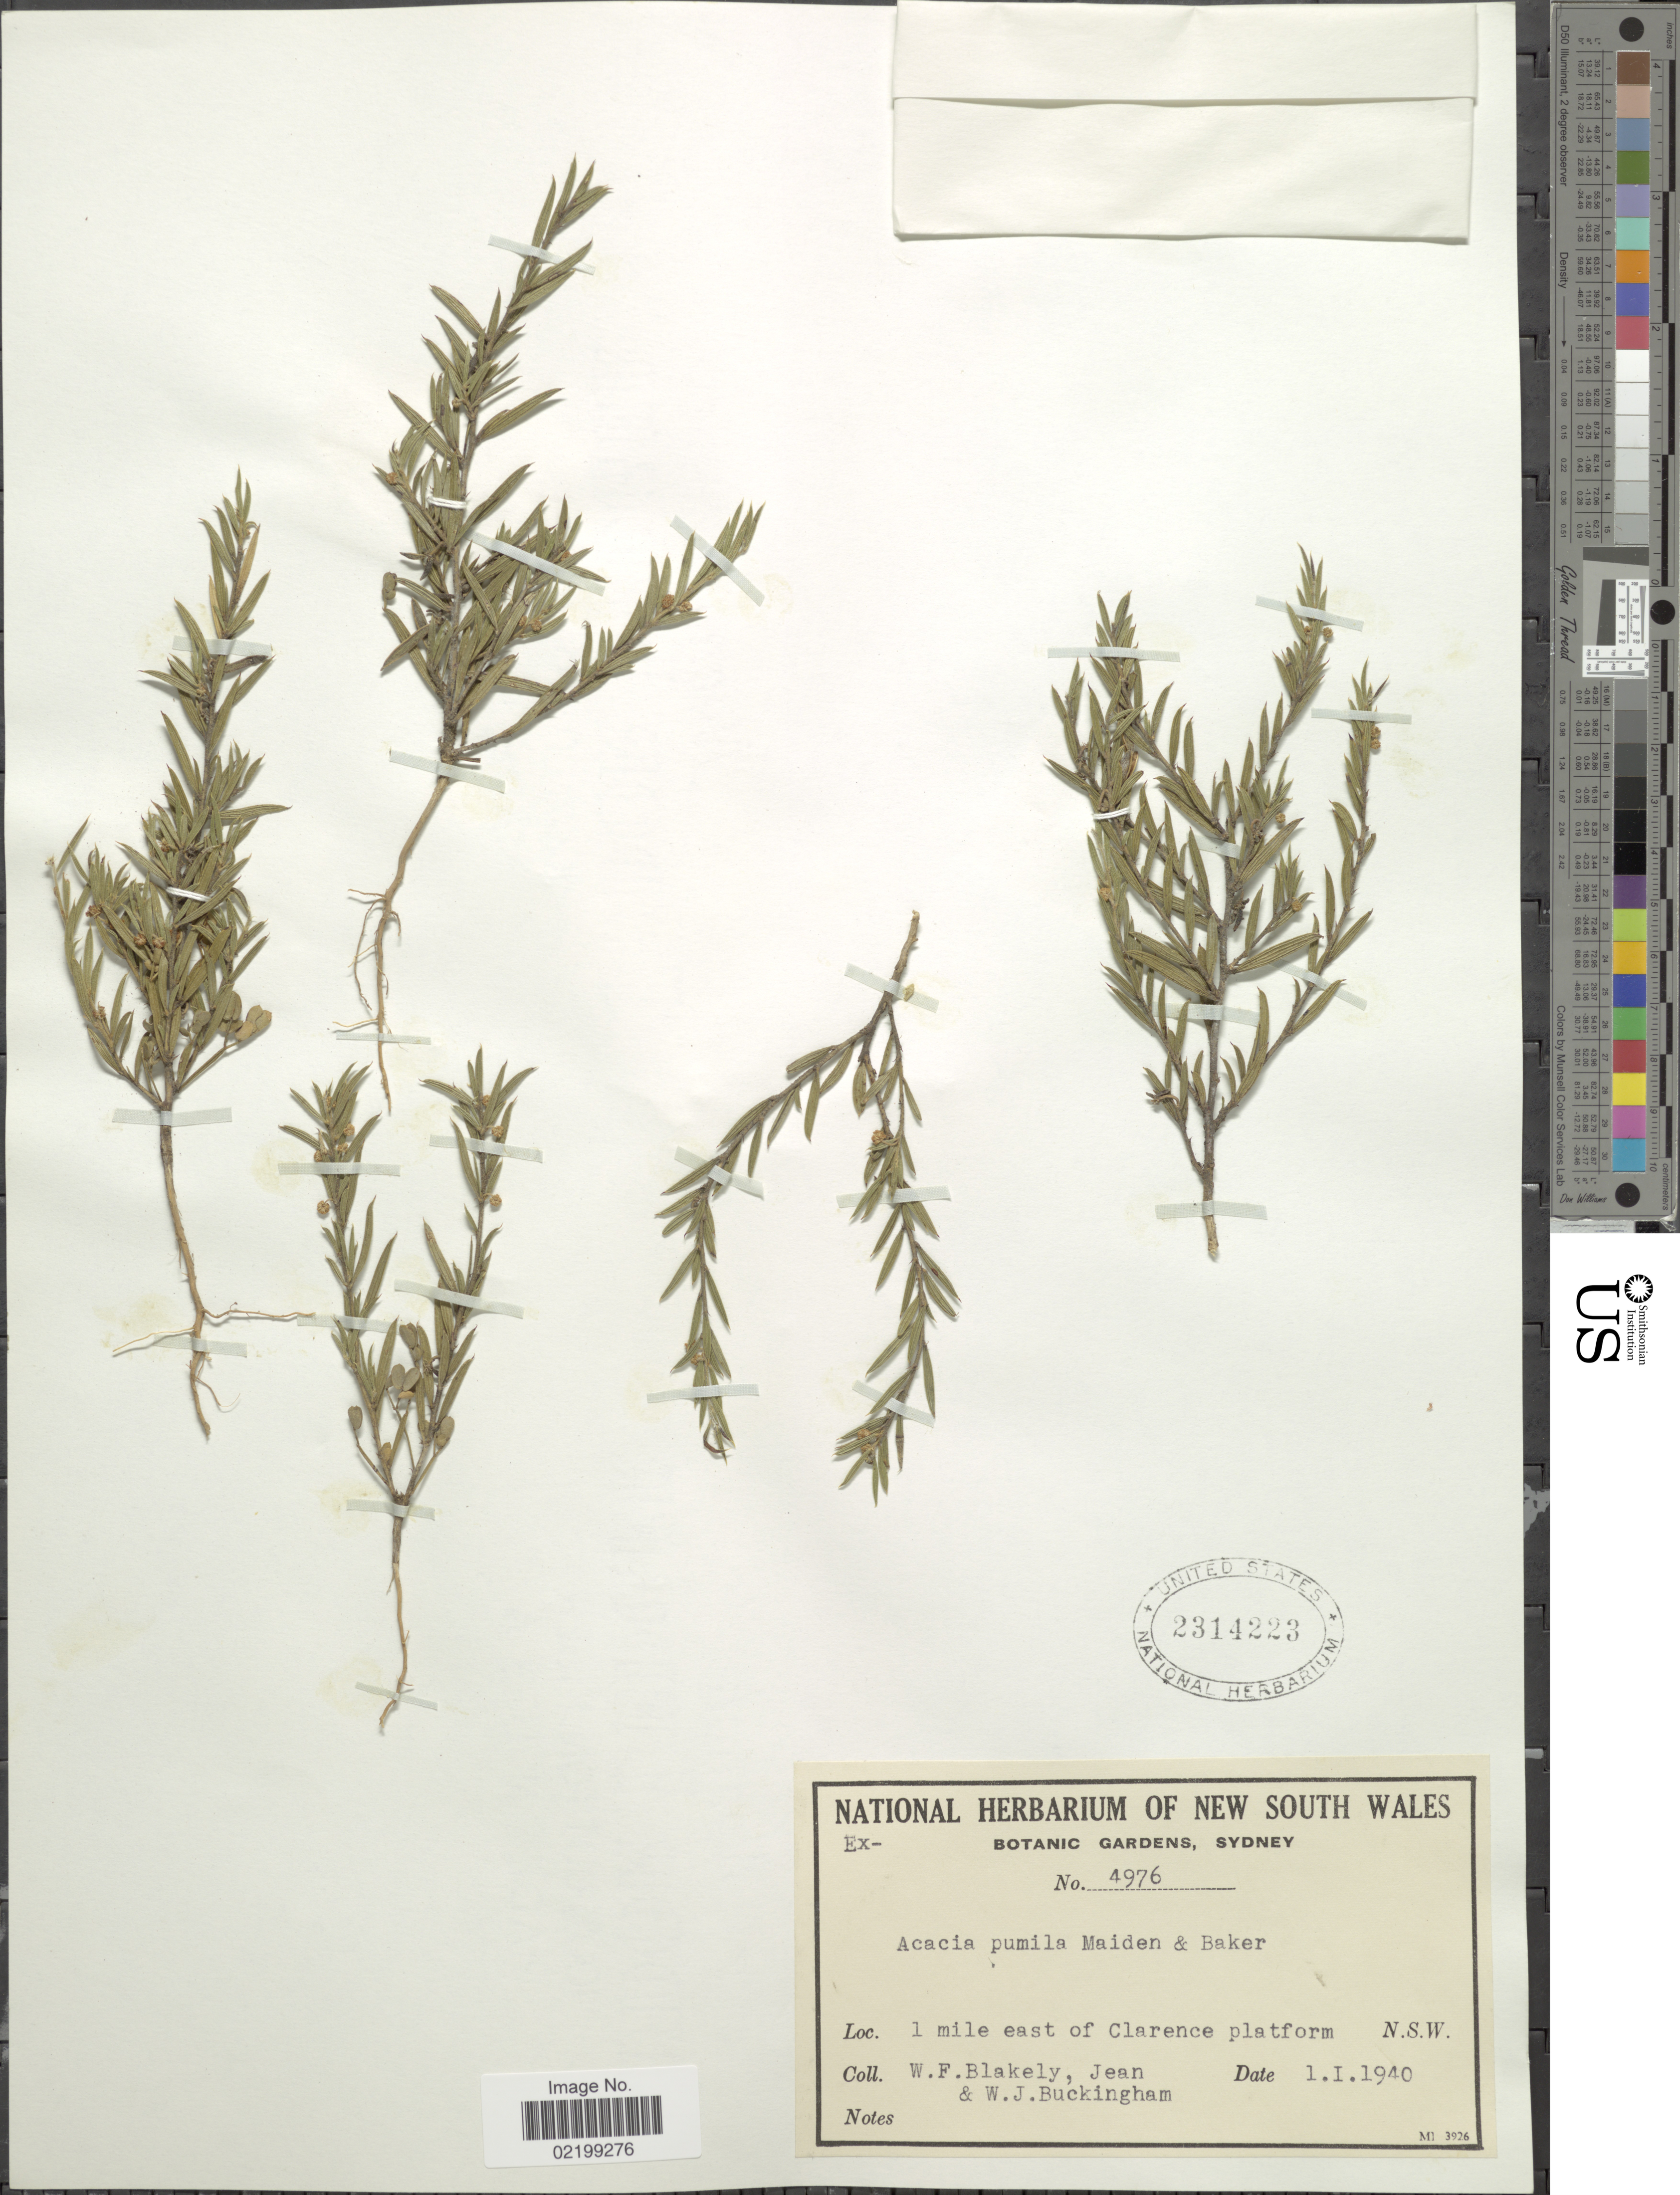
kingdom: Plantae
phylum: Tracheophyta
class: Magnoliopsida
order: Fabales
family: Fabaceae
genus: Acacia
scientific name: Acacia pumila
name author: Maiden & R.T. Baker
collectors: W. Blakely, J. Buckingham & W. Buckingham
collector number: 4976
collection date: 1940-01-01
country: Australia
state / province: New South Wales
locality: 1 mile east of Clarence platfom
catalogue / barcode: US 2314223